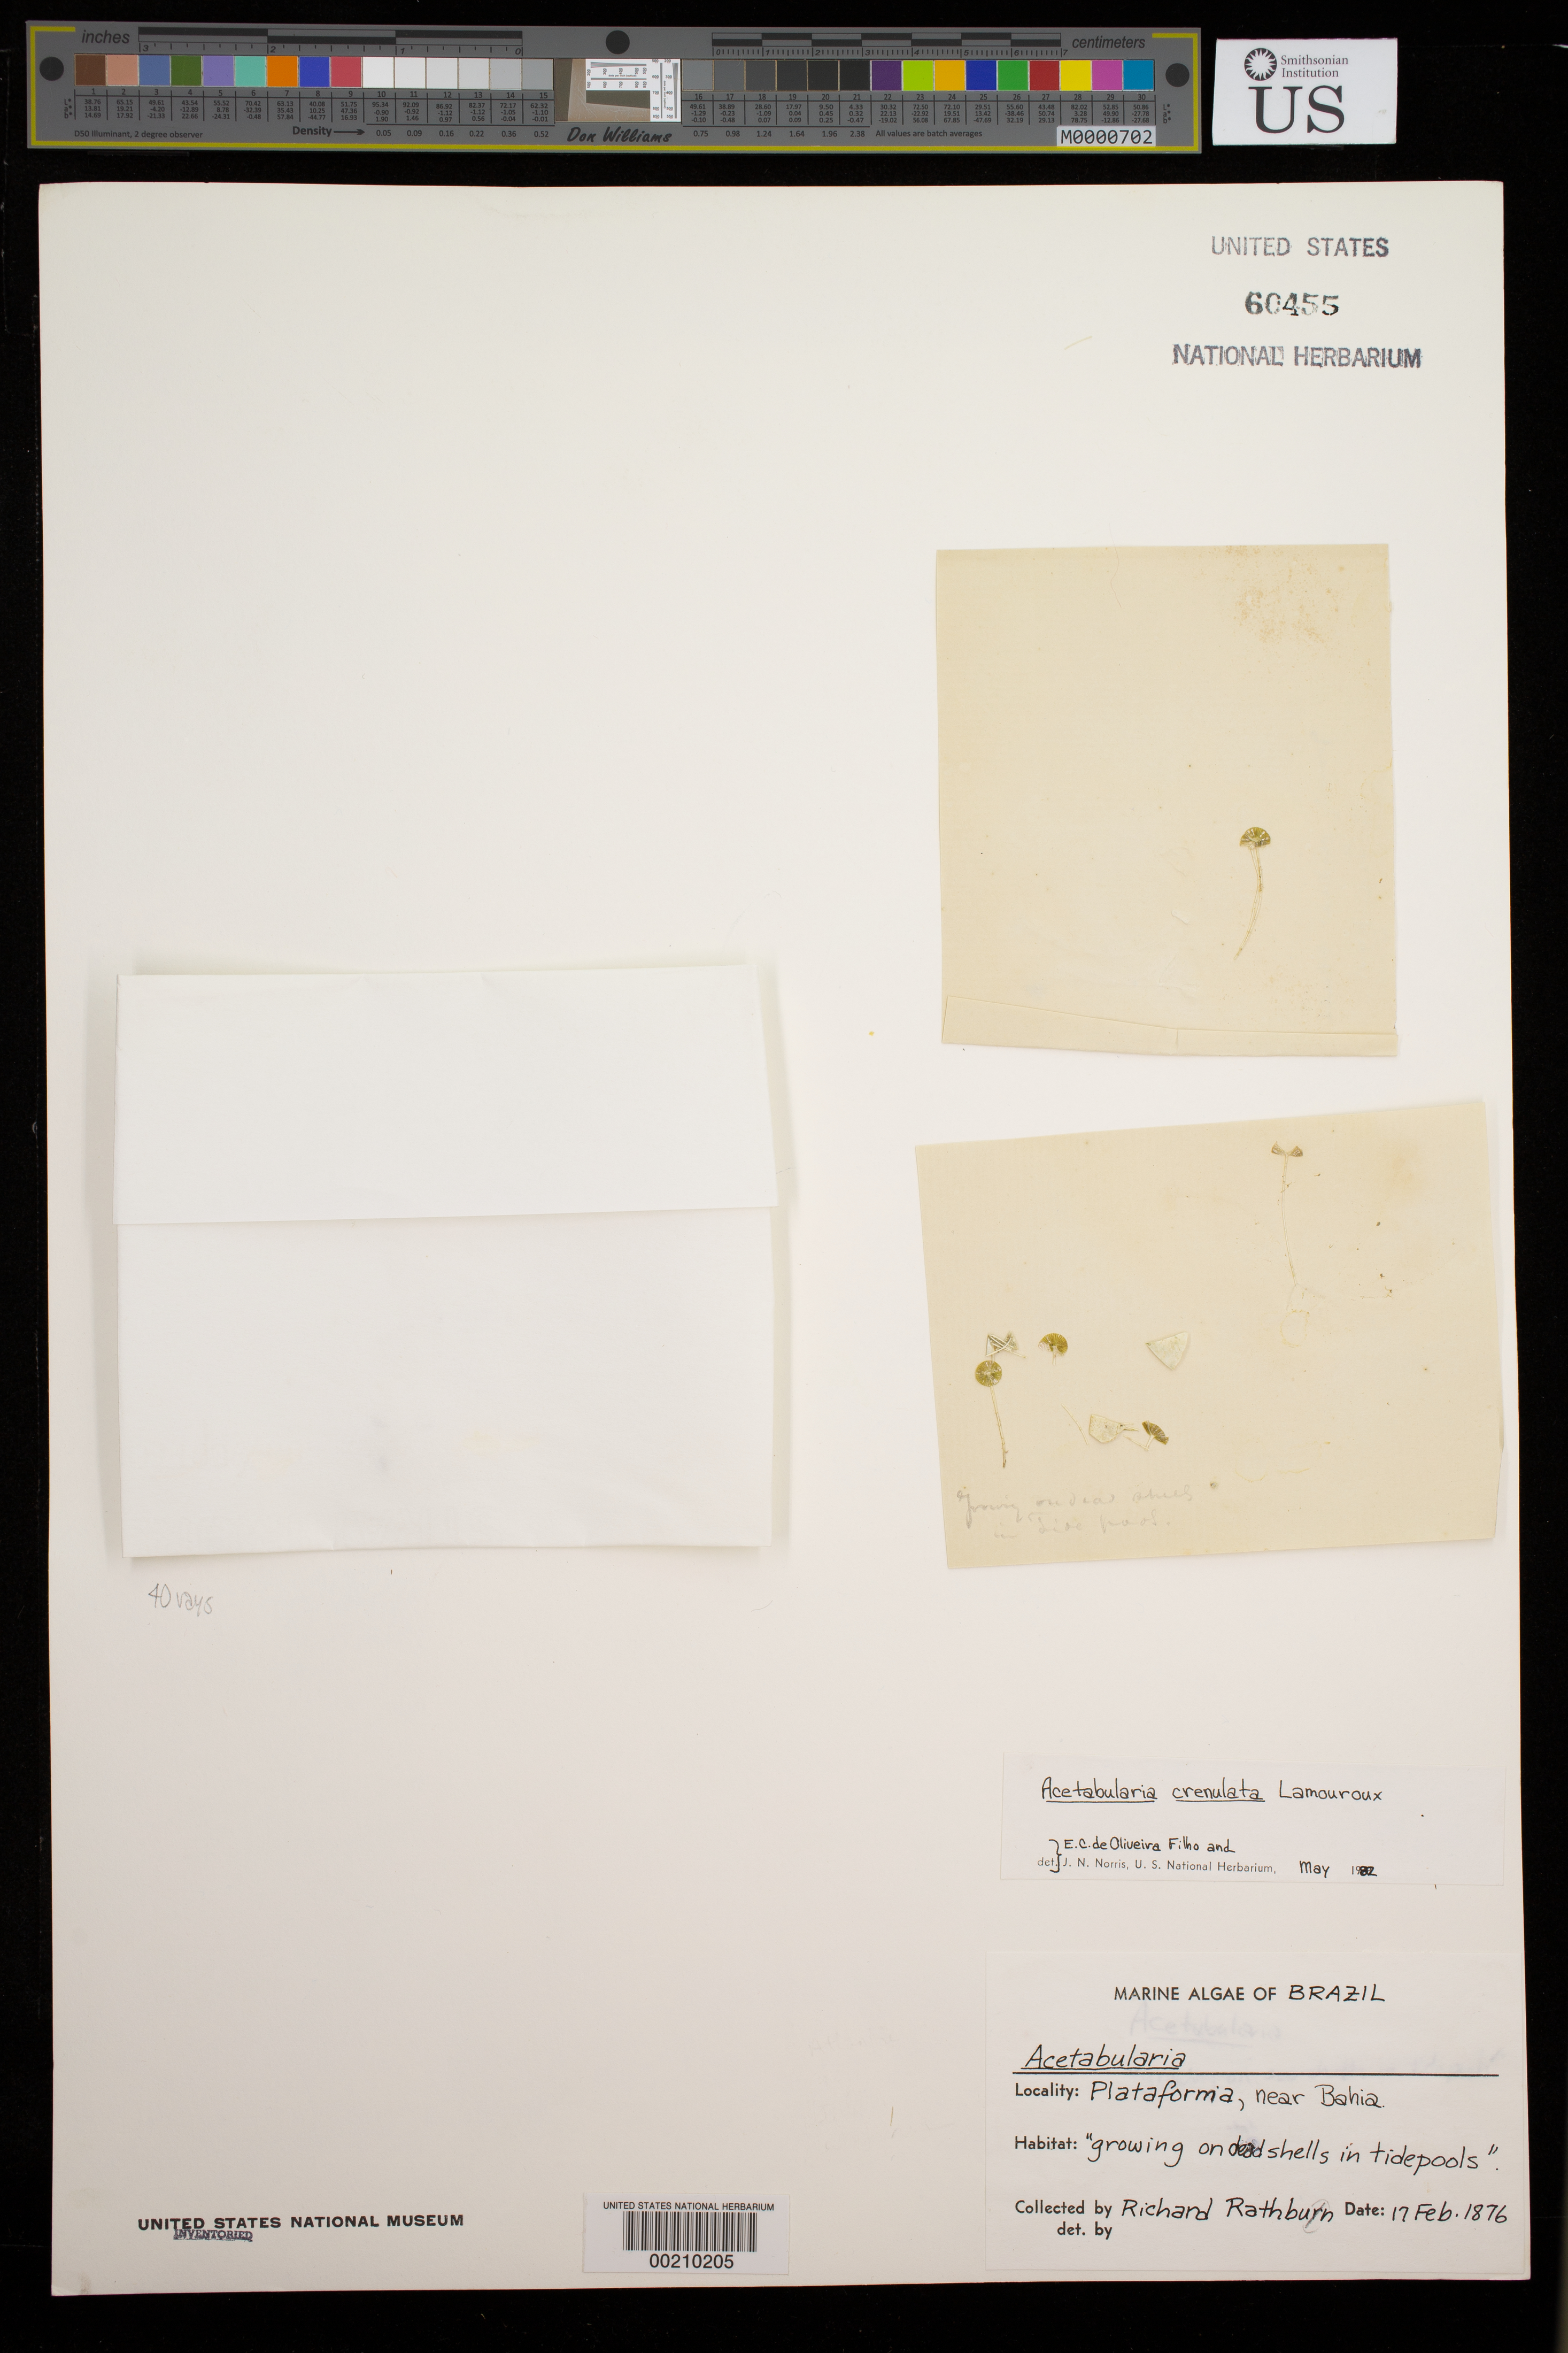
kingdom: Plantae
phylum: Chlorophyta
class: Ulvophyceae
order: Dasycladales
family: Polyphysaceae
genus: Acetabularia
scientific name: Acetabularia acetabulum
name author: J.V.Lamouroux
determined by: Oliveira, E. C.; Norris, J. N.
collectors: R. Rathbun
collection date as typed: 17 Feb 1876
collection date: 1876-02-17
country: Brazil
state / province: Bahia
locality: Plataforma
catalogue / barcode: US 60455